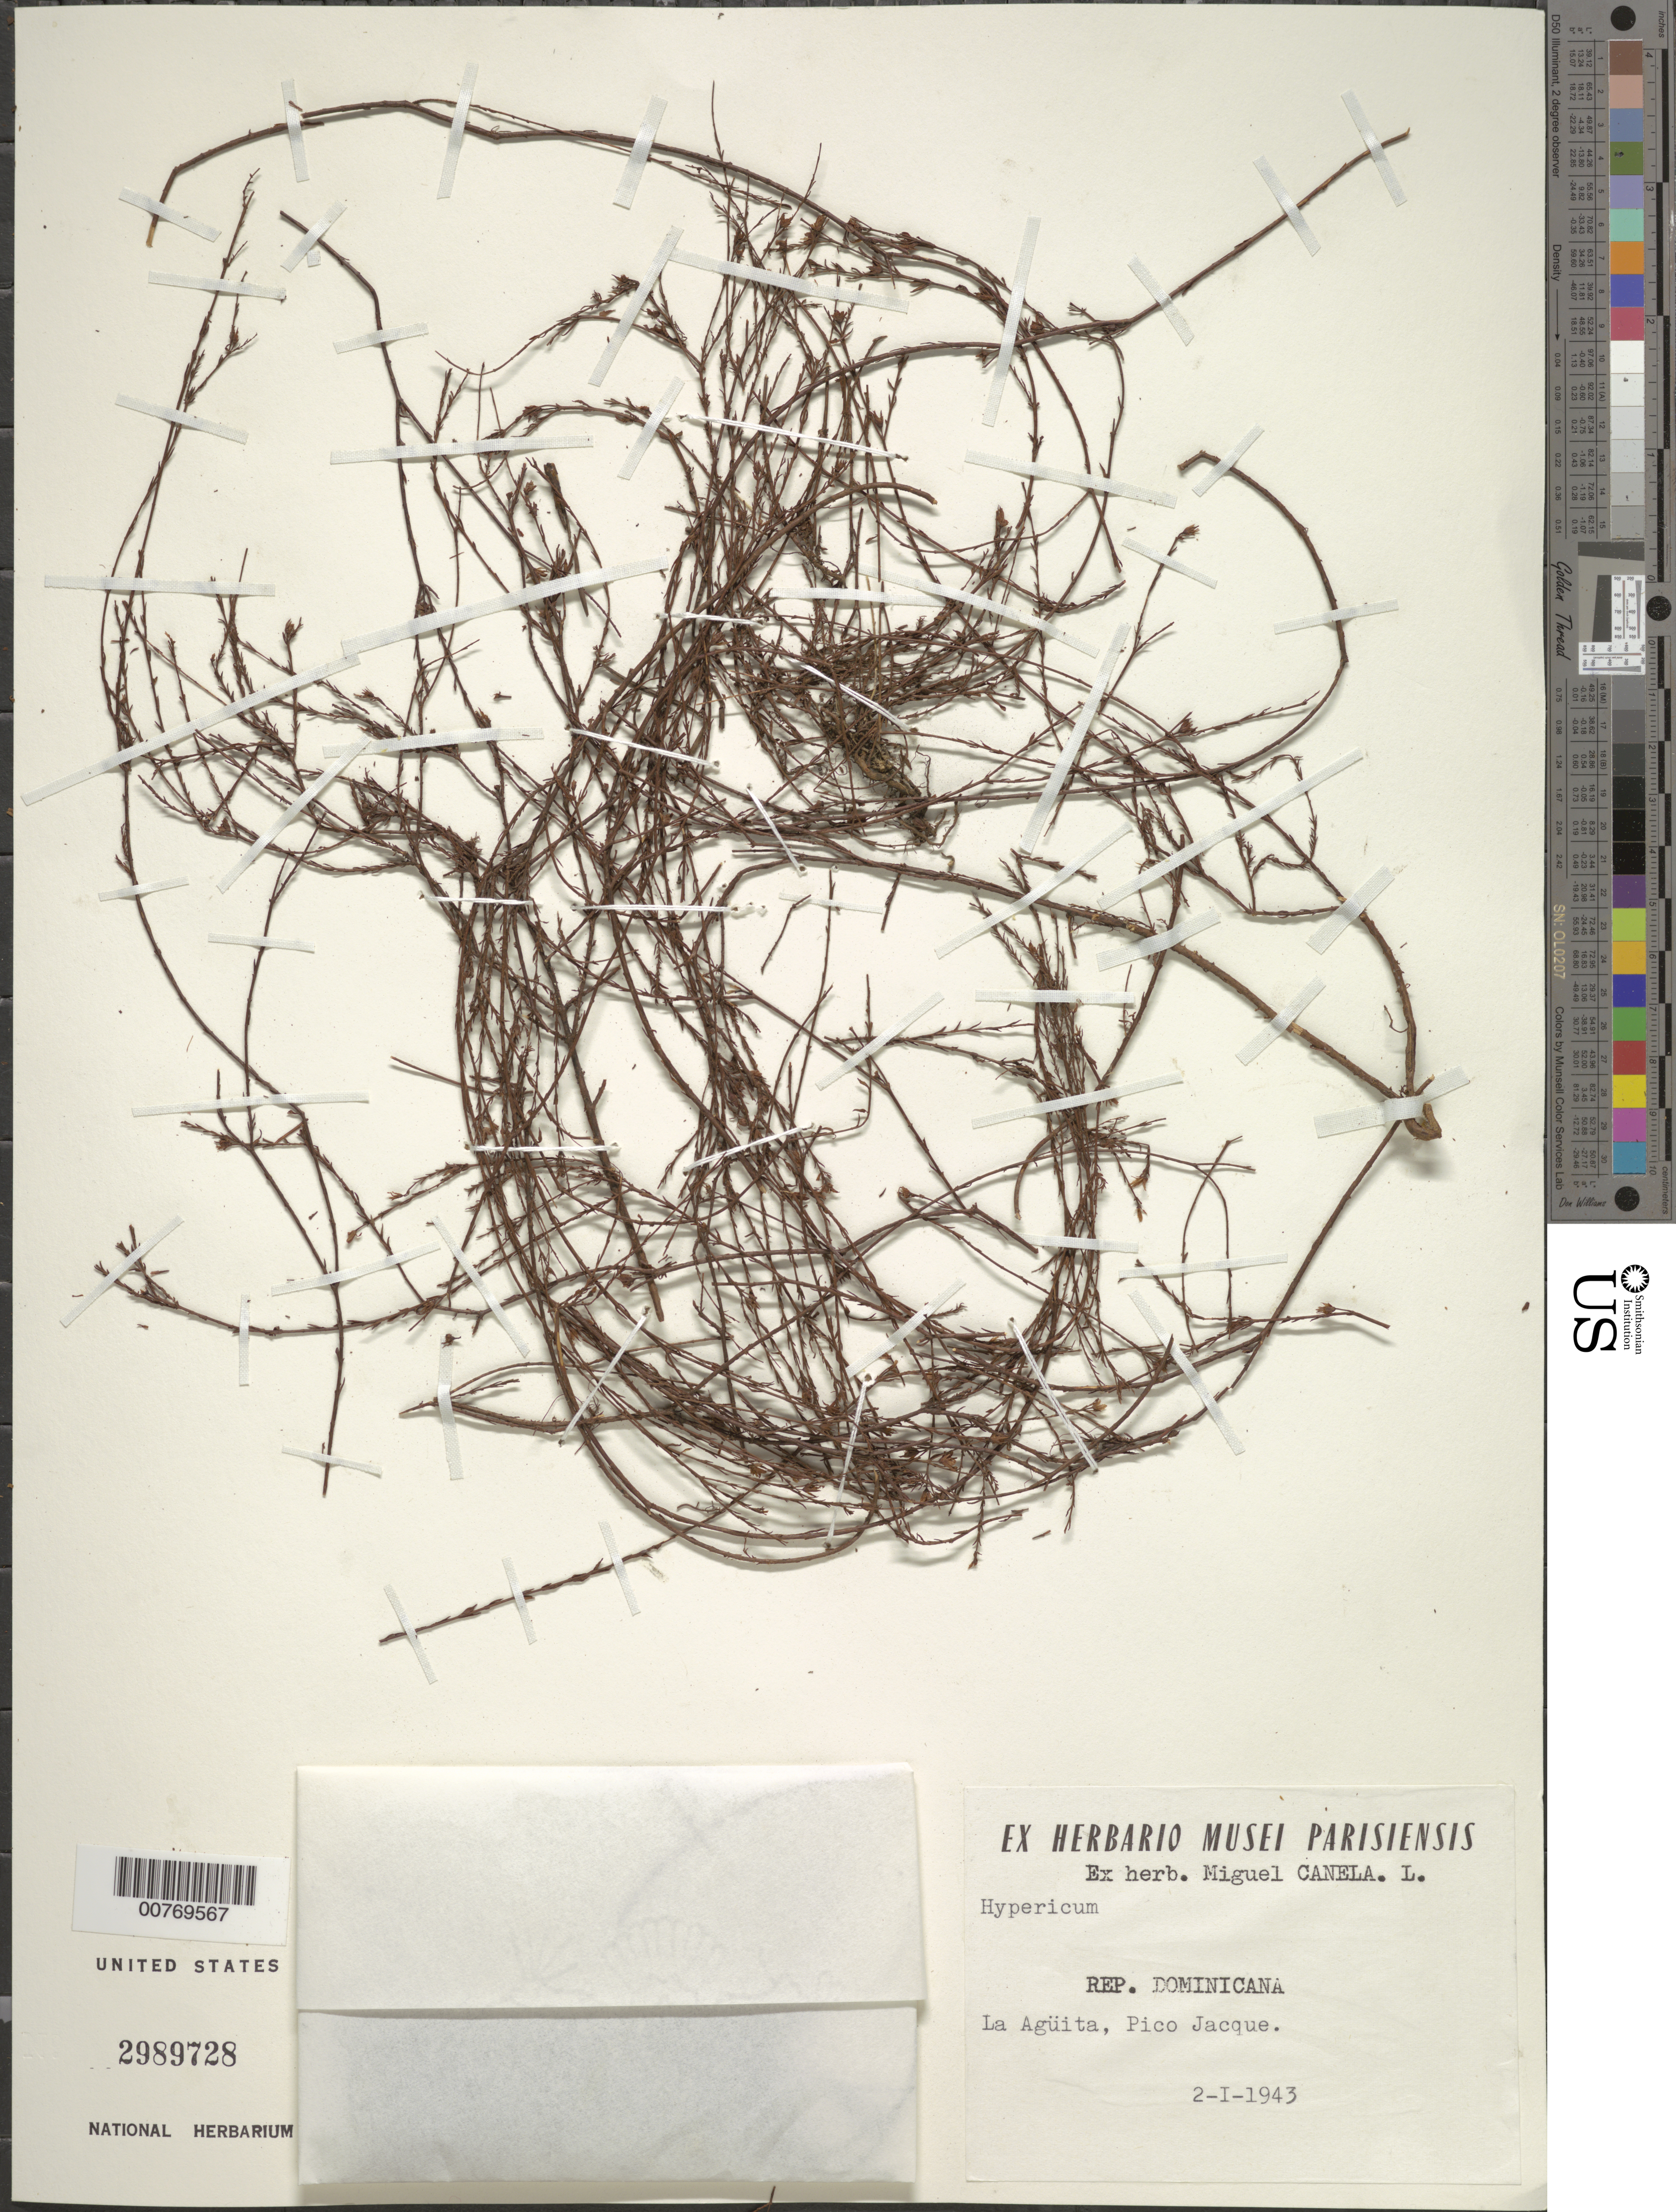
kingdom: Plantae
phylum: Tracheophyta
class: Magnoliopsida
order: Malpighiales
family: Hypericaceae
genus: Hypericum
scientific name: Hypericum styphelioides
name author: A. Rich.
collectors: M. Canela Lazaro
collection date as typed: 02 Jan 1943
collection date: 1943-01-02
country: Dominican Republic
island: Hispaniola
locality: La Agüita, Pico Jacque.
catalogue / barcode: US 2989728